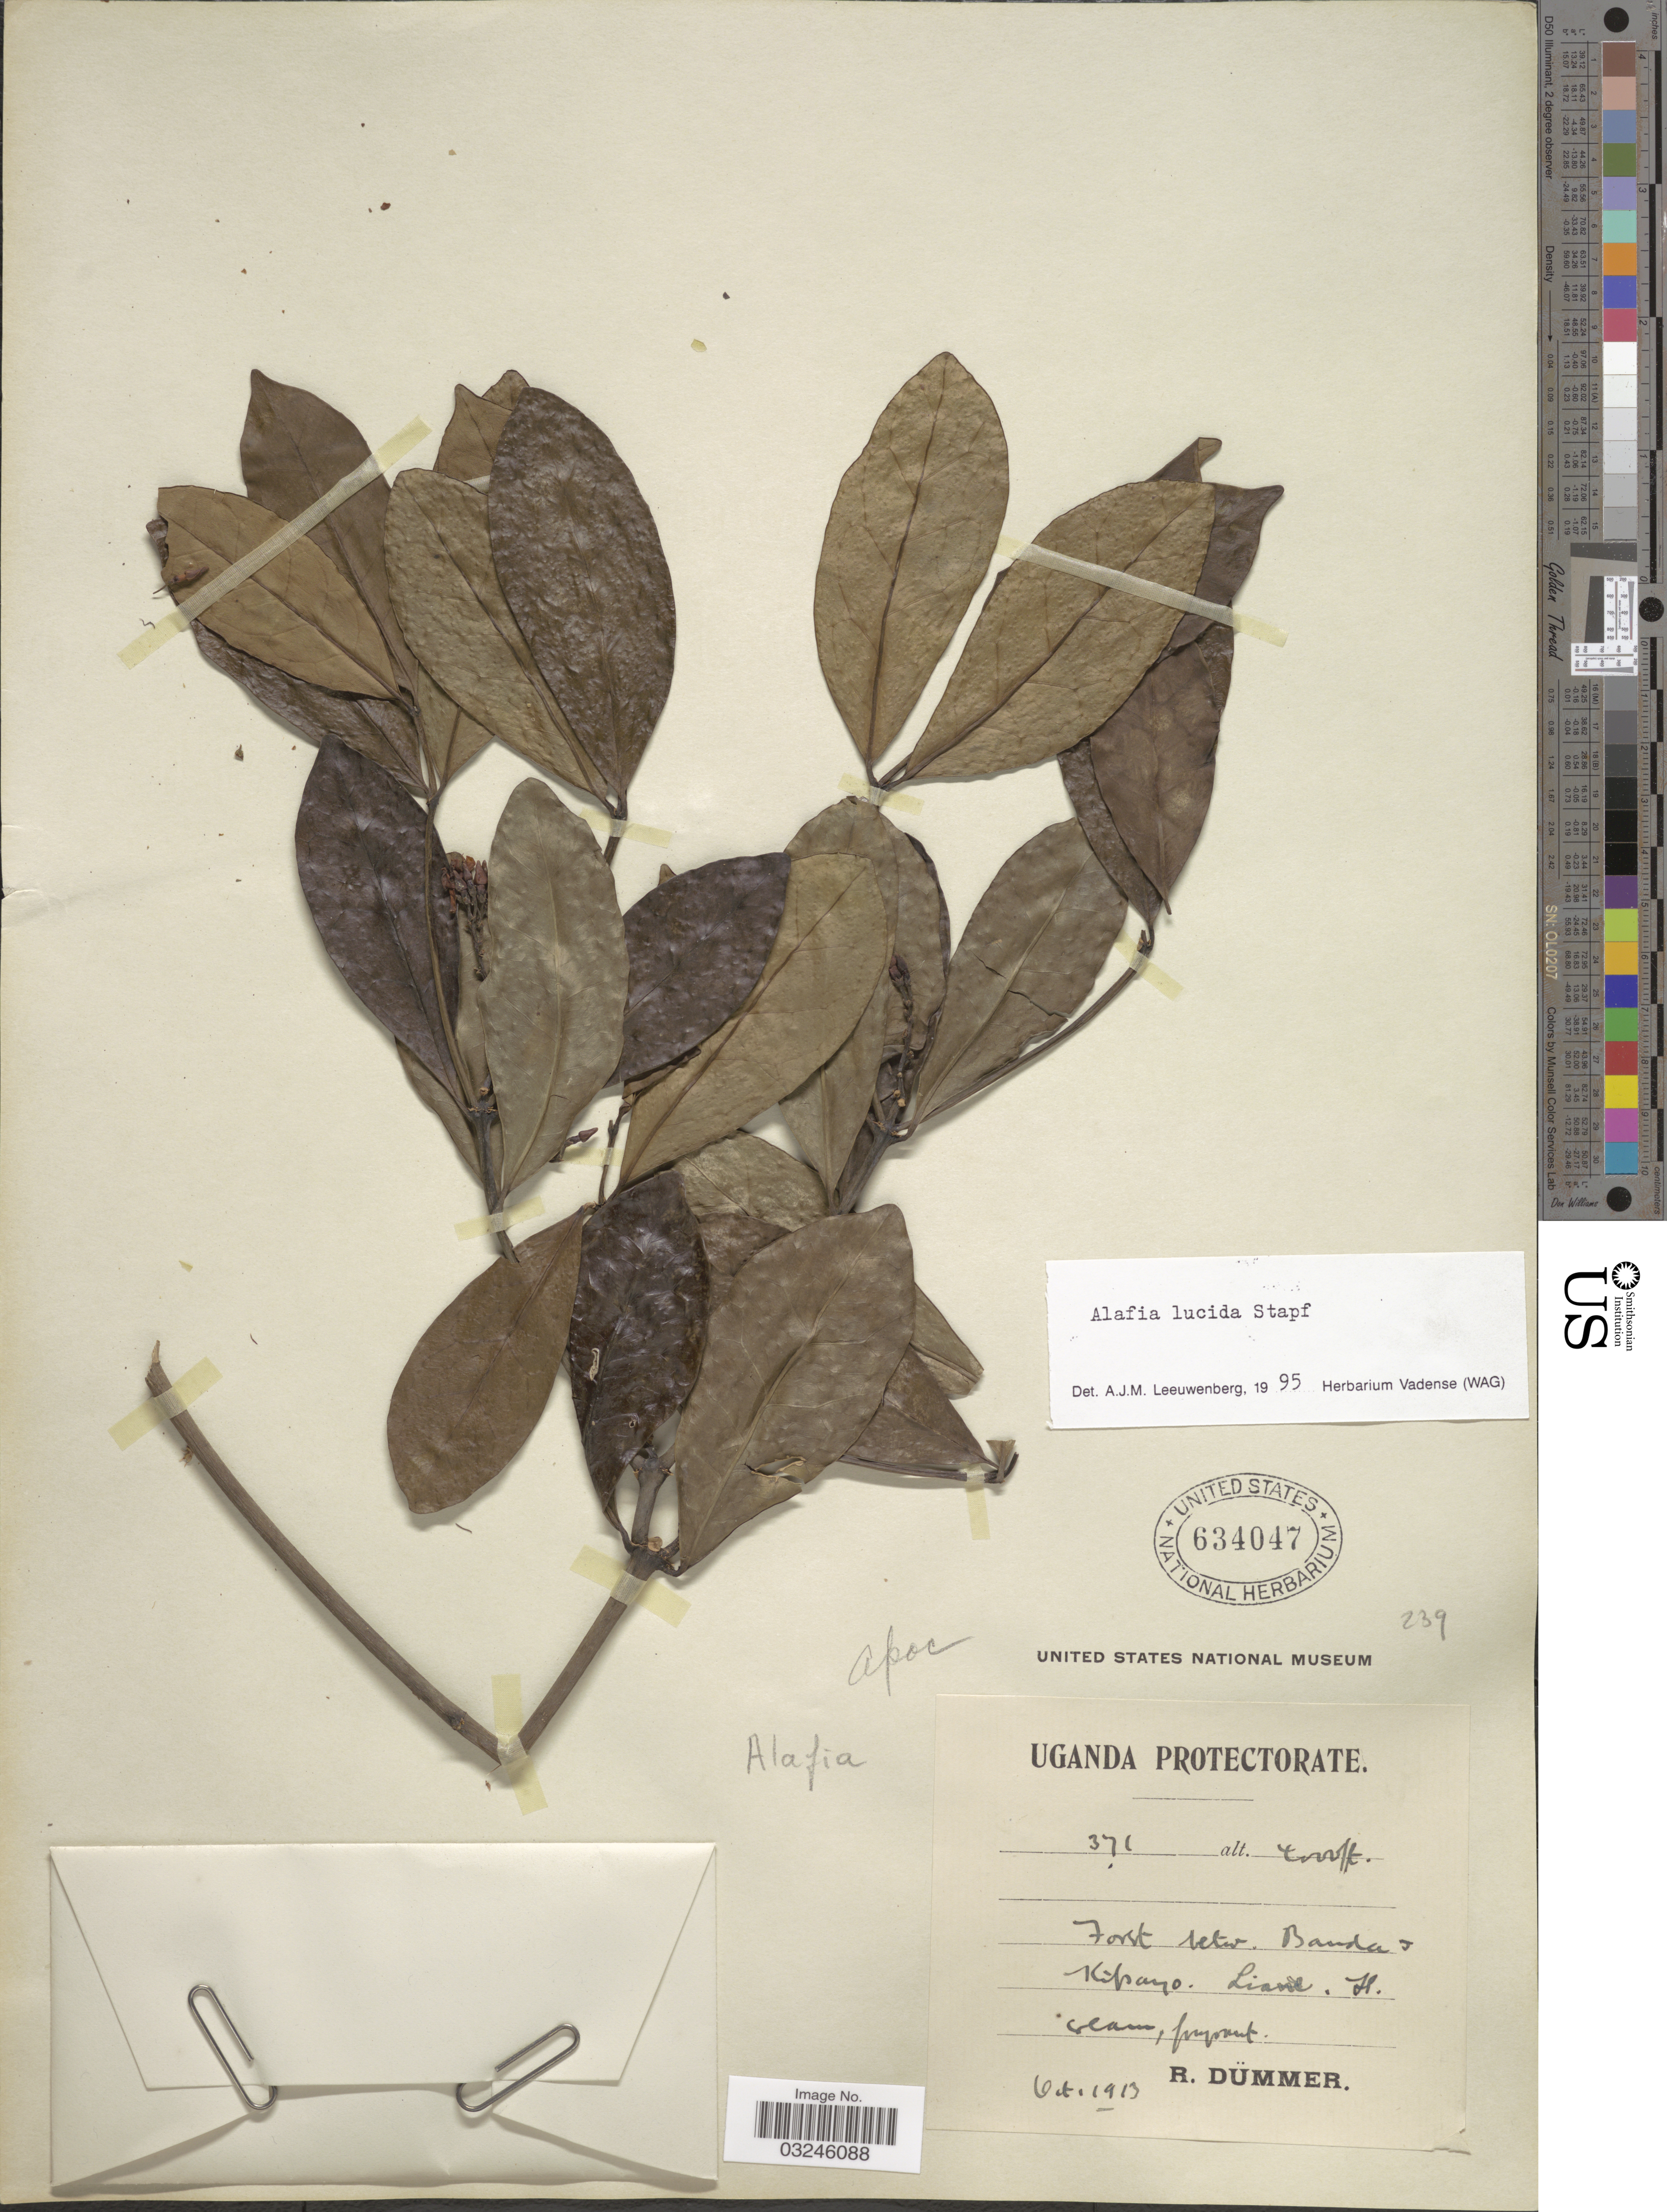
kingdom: Plantae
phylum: Tracheophyta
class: Magnoliopsida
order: Gentianales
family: Apocynaceae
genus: Alafia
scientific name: Alafia lucida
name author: Stapf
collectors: R. A. Dümmer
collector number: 371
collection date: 1913-10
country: Uganda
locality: Forest betw. Banda y Kipayo.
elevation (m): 1219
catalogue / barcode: US 634047